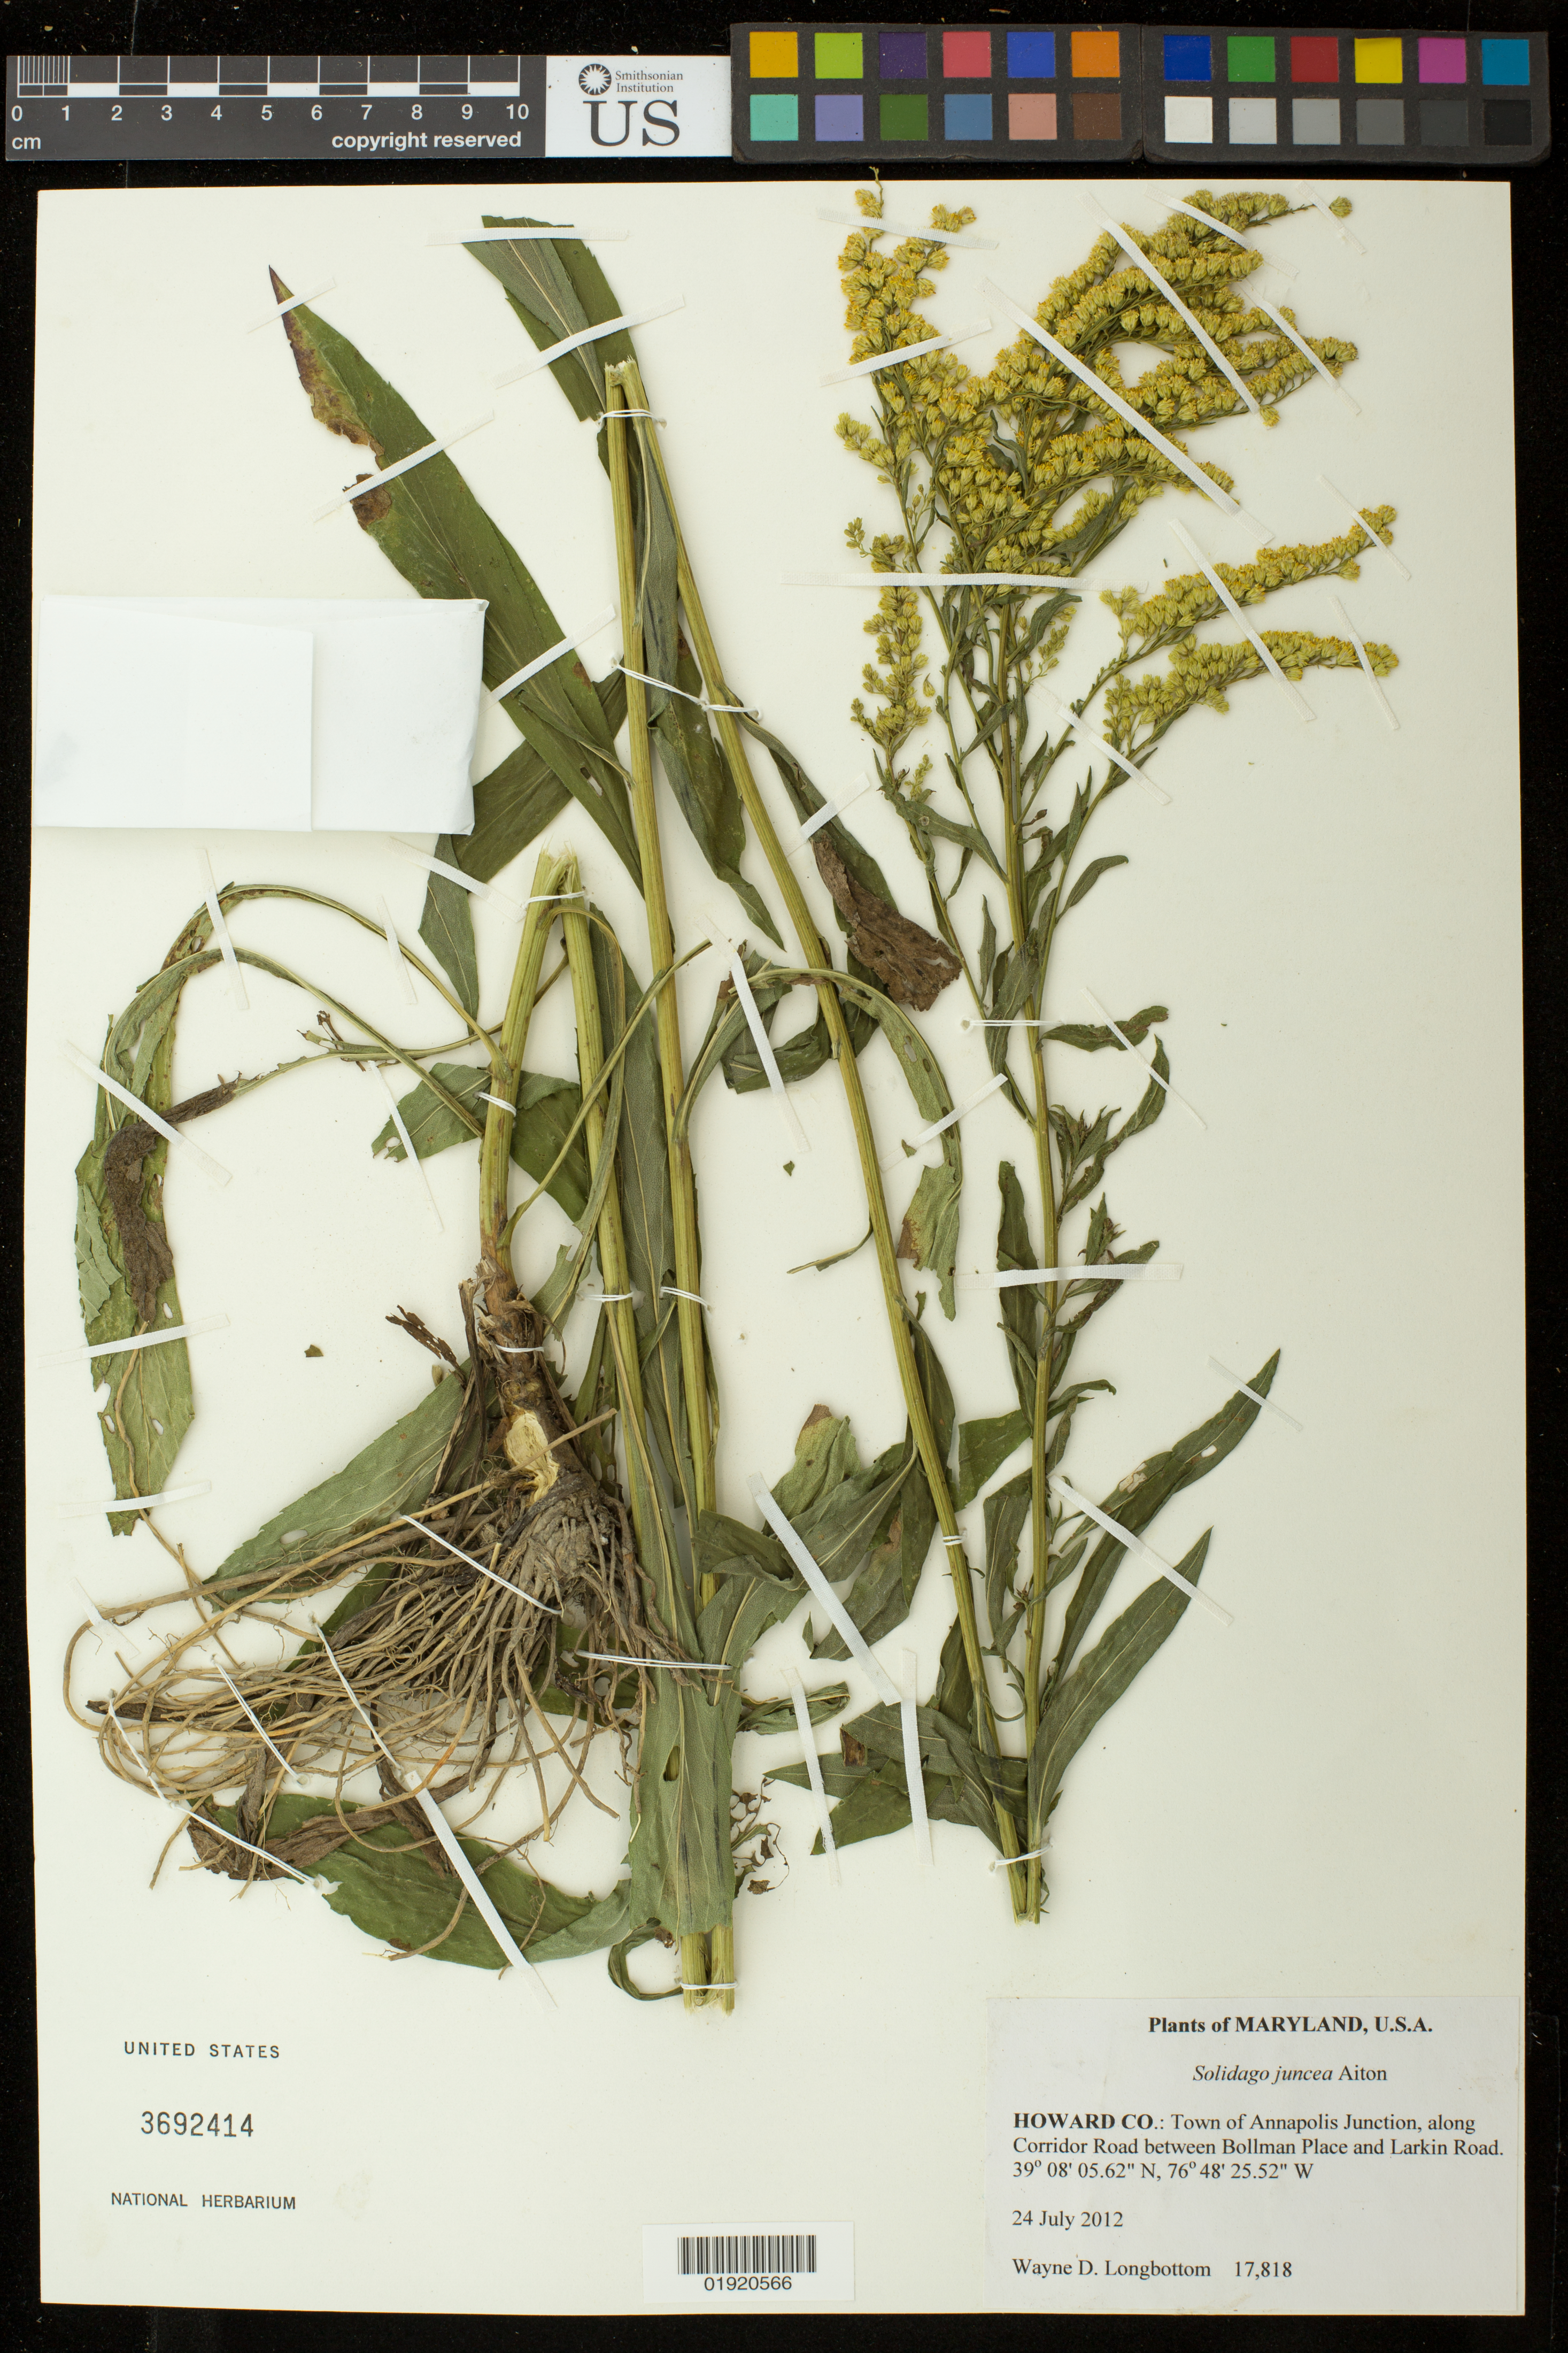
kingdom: Plantae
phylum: Tracheophyta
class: Magnoliopsida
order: Asterales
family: Asteraceae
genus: Solidago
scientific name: Solidago juncea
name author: Aiton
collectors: W. D. Longbottom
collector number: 17818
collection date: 2012-07-24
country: United States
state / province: Maryland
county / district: Howard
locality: Howard Co.: Town of Annapolis Junction, along Corridor Road between Bollman Place and Larkin Road.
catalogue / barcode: US 3692414